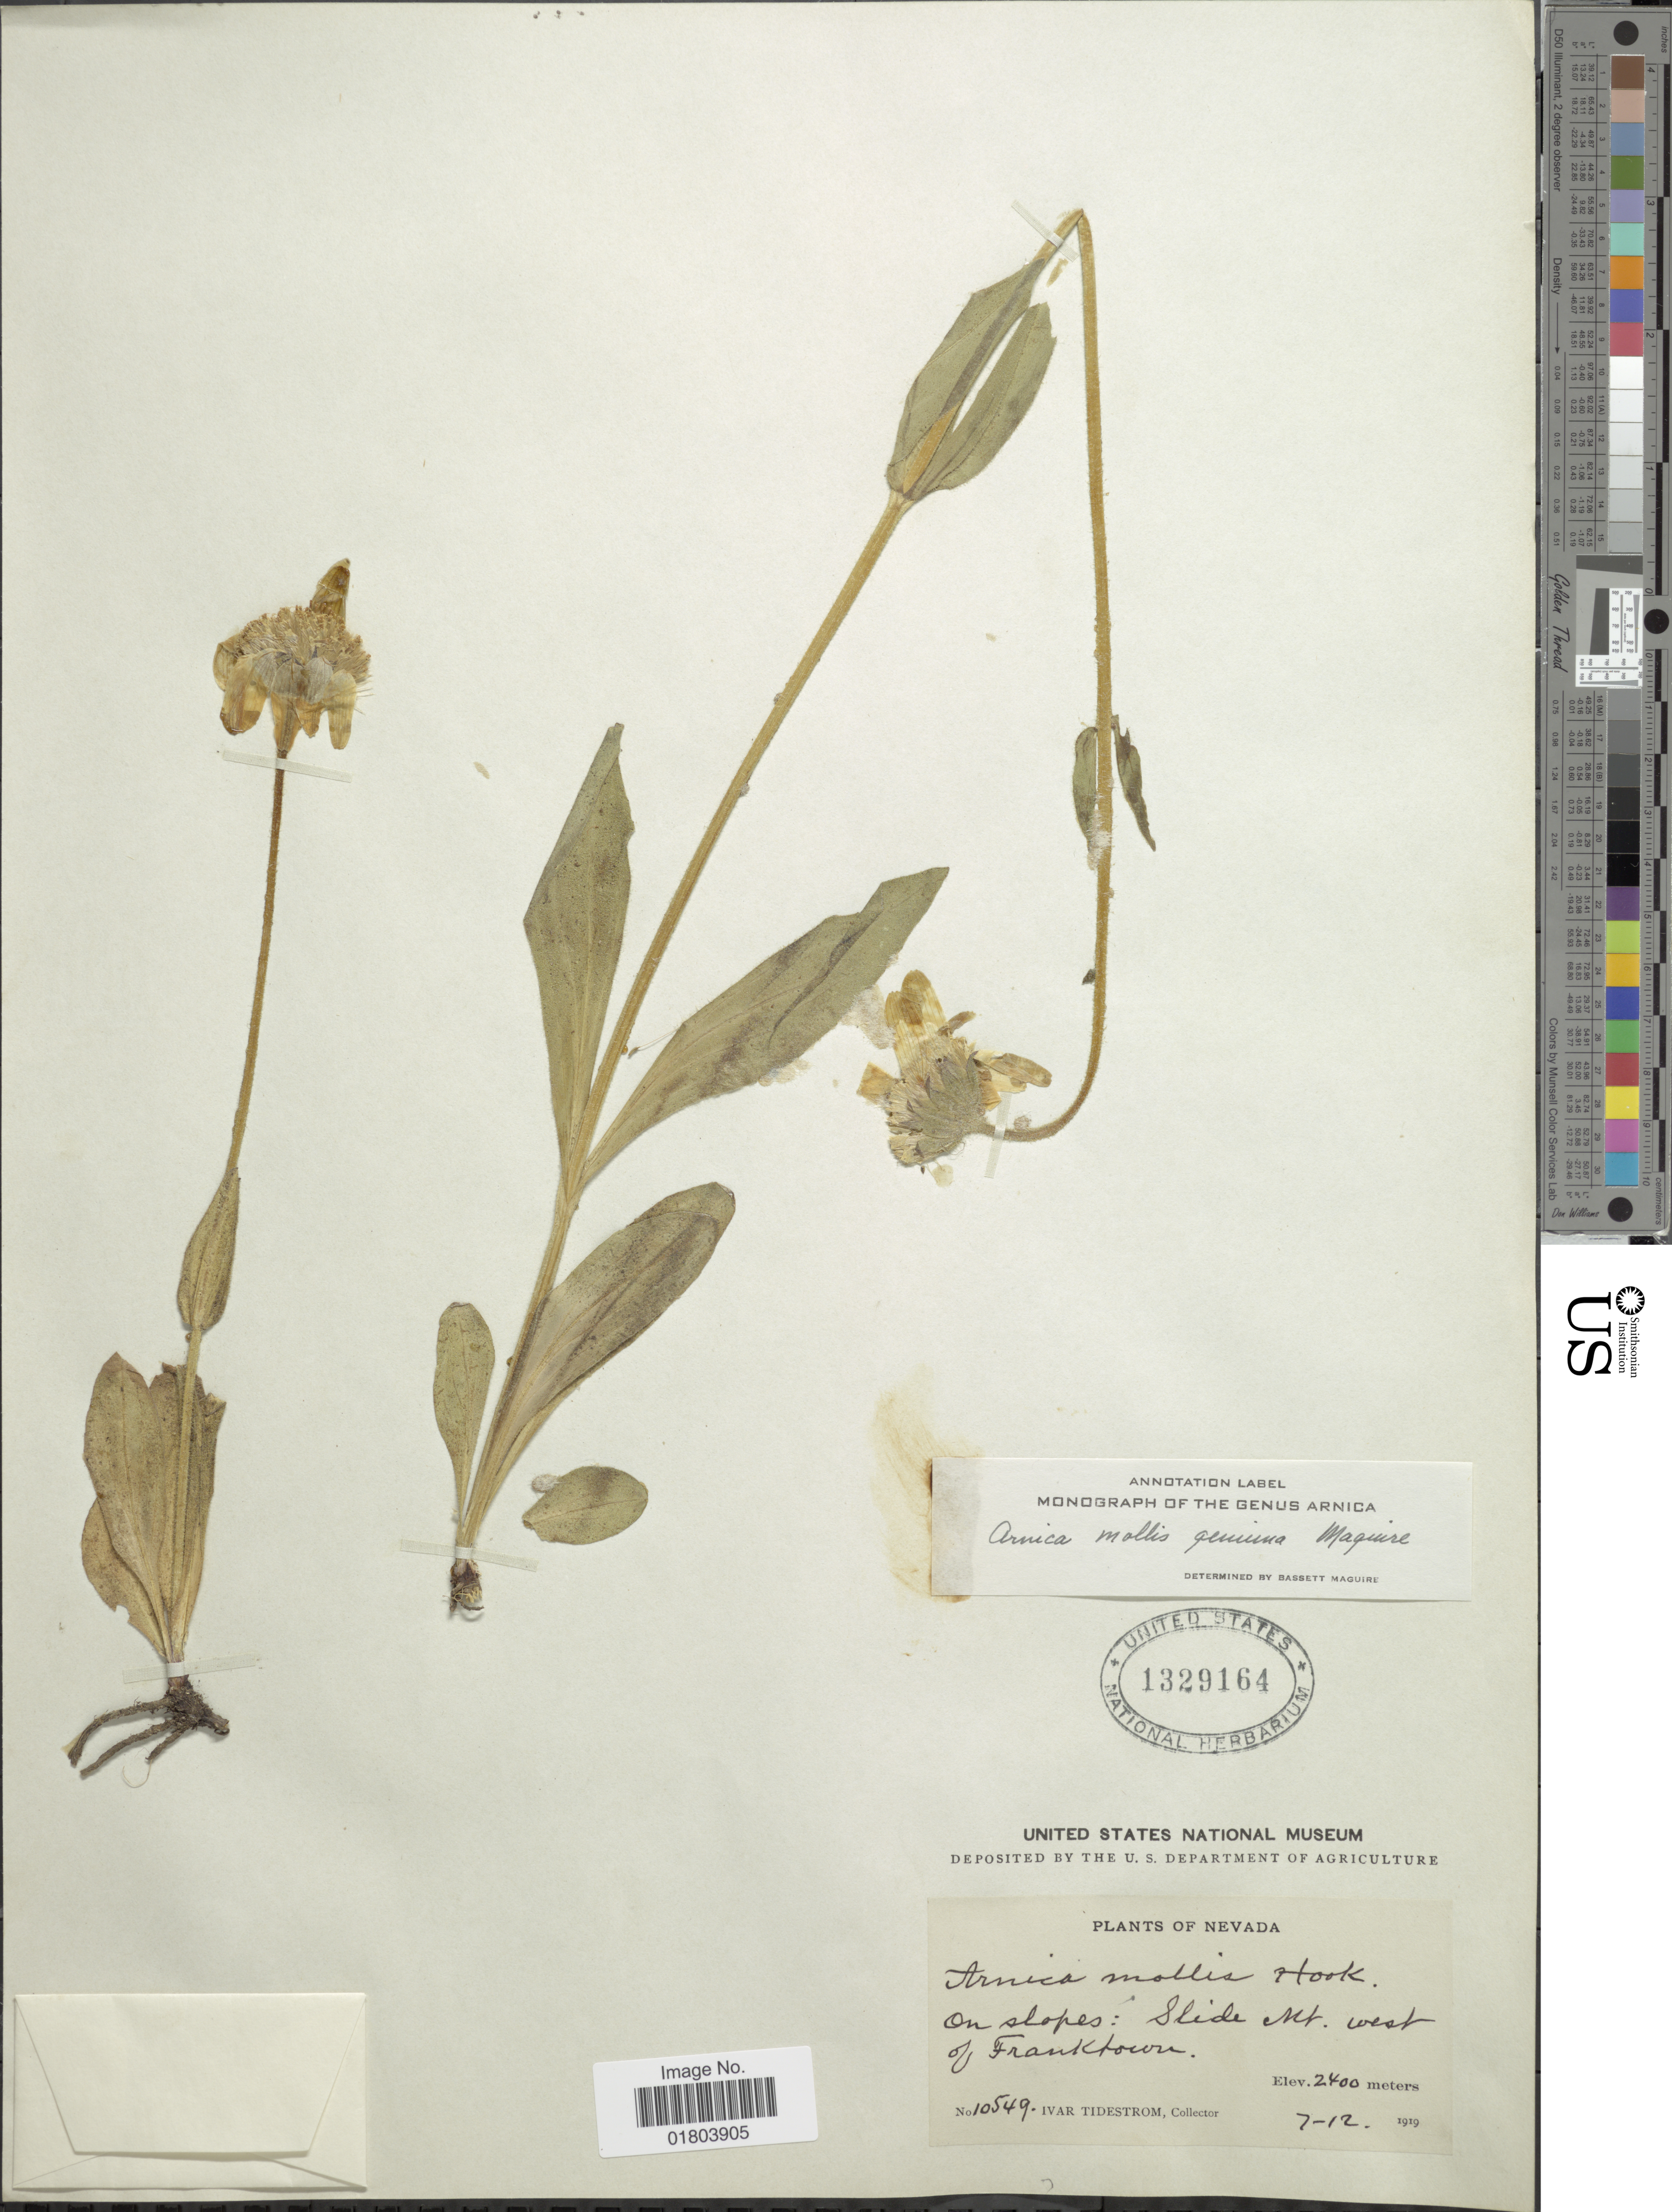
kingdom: Plantae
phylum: Tracheophyta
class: Magnoliopsida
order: Asterales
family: Asteraceae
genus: Arnica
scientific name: Arnica mollis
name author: Hook.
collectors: I. F. Tidestrom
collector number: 10549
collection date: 1919-07-12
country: United States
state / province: Nevada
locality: On slopes: Slide Mt West of Franktown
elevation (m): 2400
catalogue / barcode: US 1329164